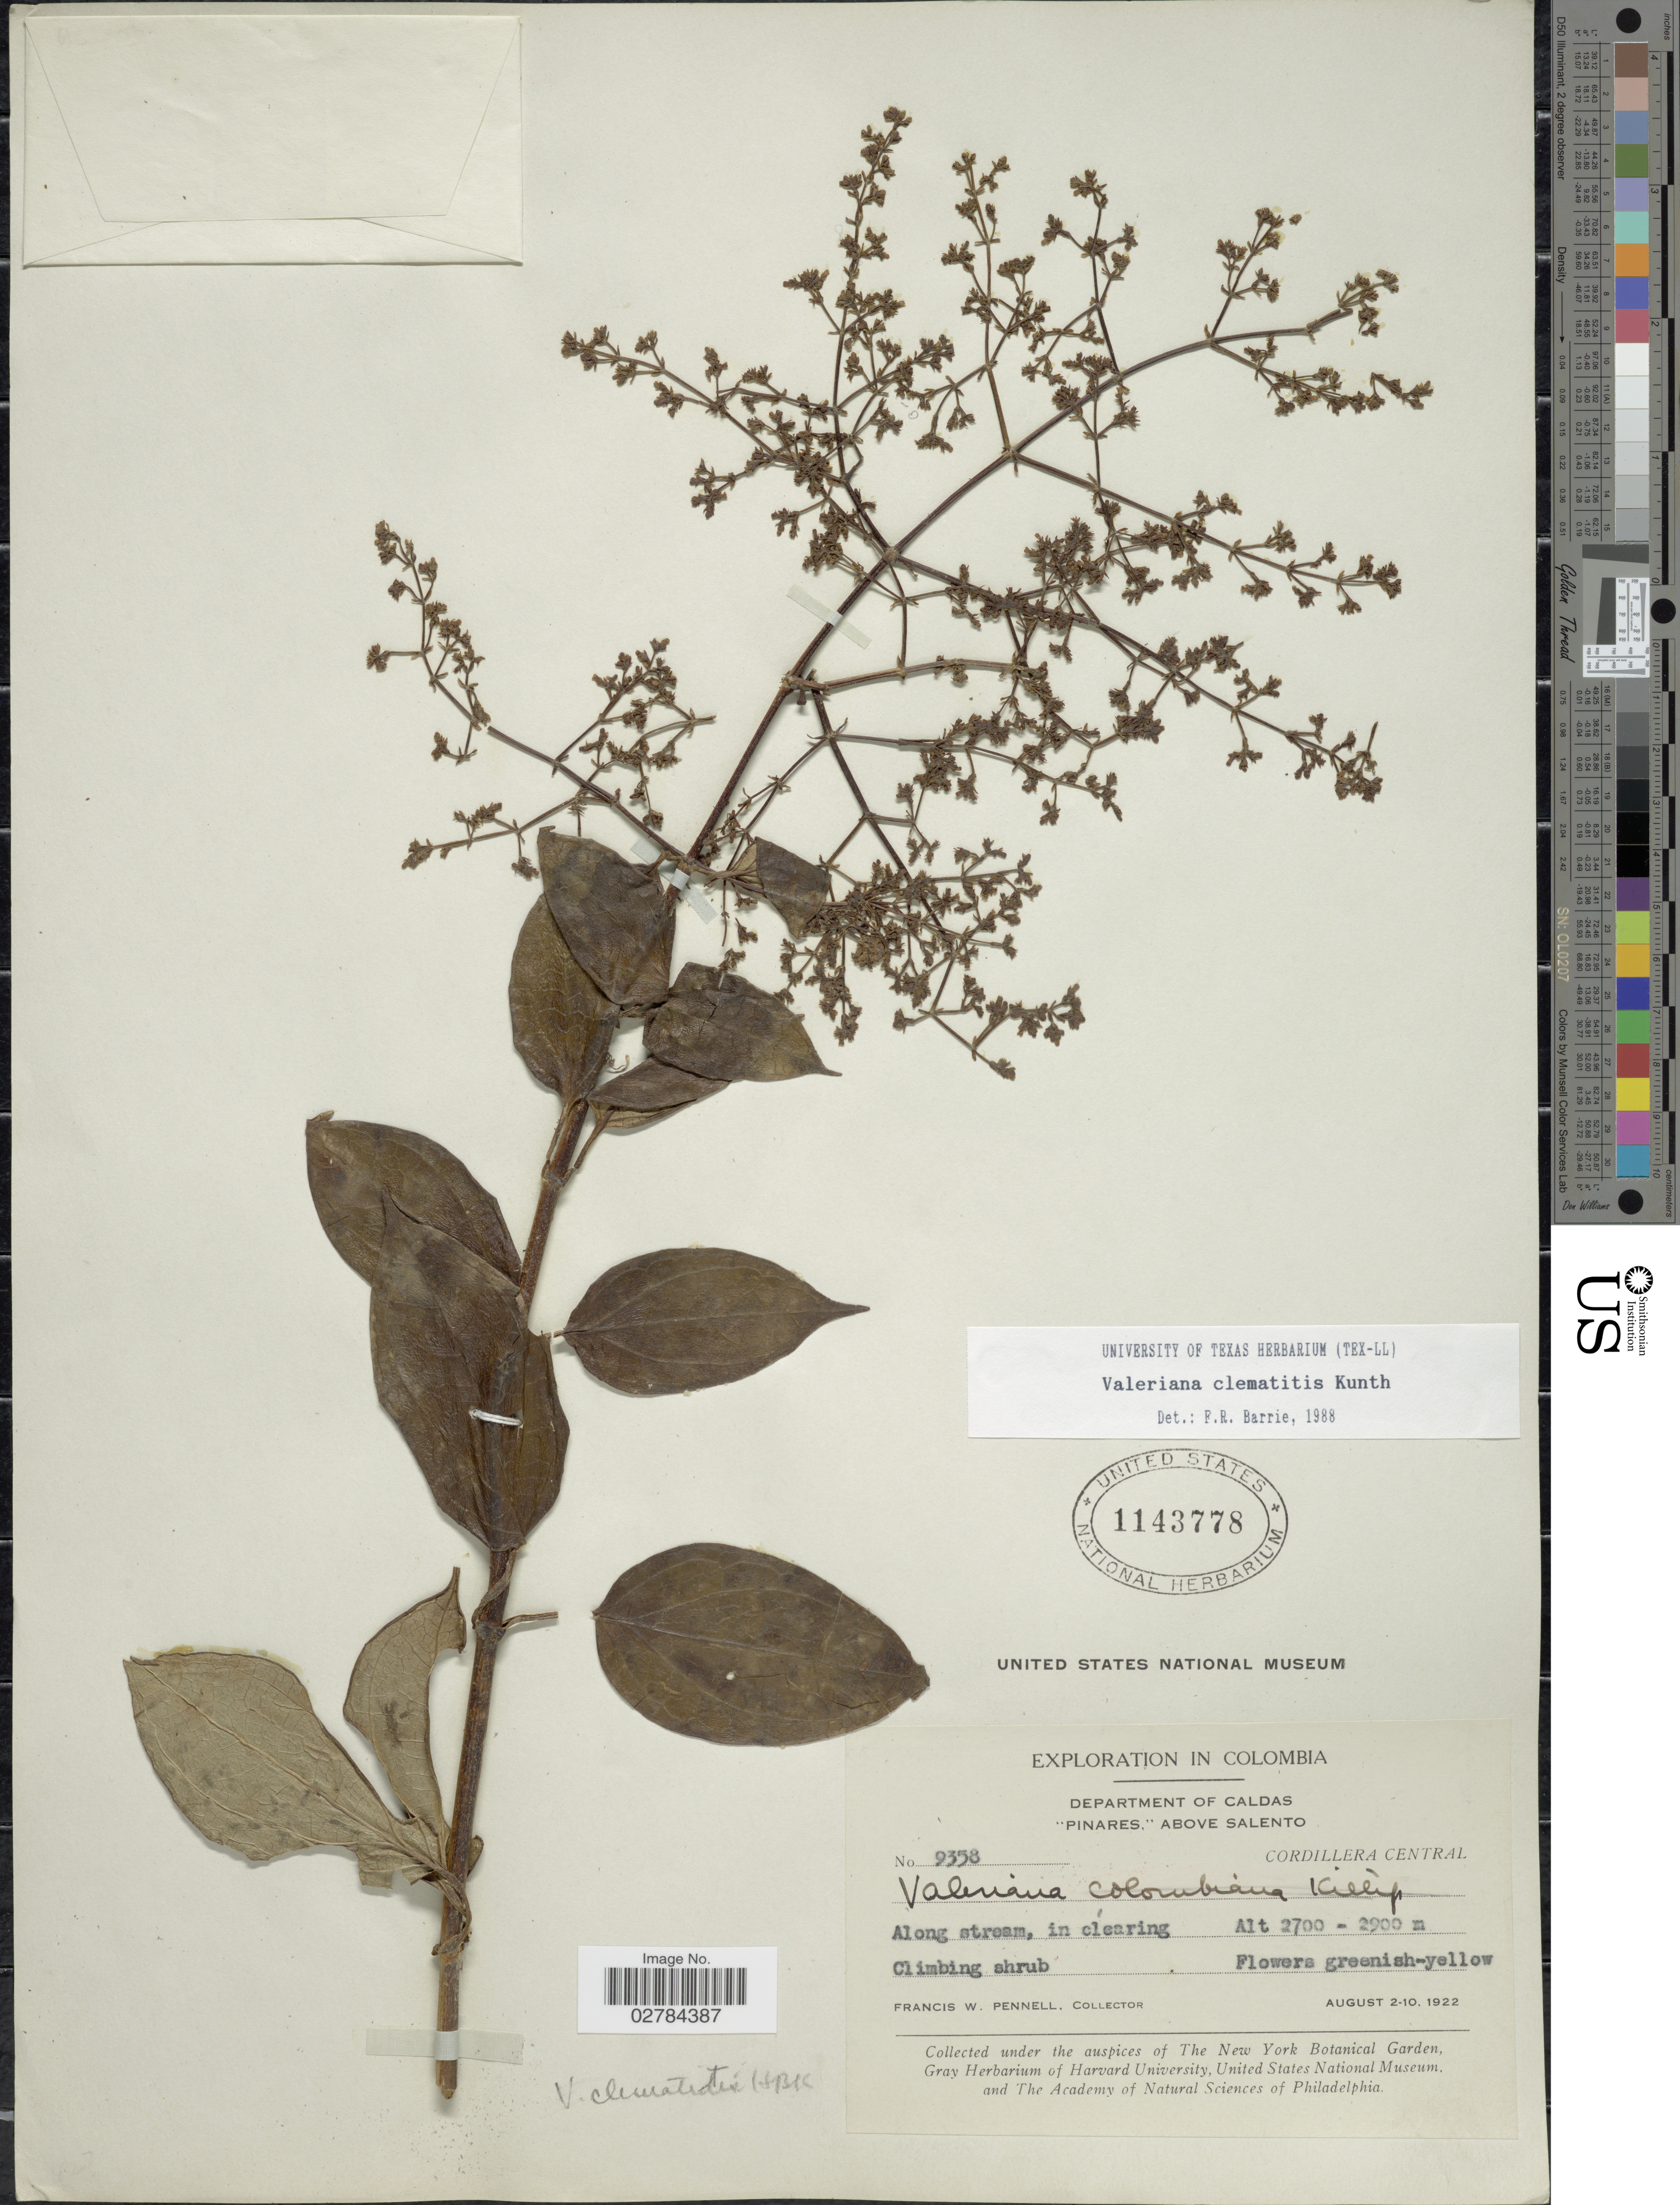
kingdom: Plantae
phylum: Tracheophyta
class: Magnoliopsida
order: Dipsacales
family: Caprifoliaceae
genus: Valeriana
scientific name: Valeriana clematitis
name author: Kunth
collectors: F. W. Pennell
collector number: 9358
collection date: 1922-08-02/1922-08-10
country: Colombia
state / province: Caldas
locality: Department of Caldas. "Pinares," above Salento. Cordillera Central.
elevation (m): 2700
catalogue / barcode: US 1143778